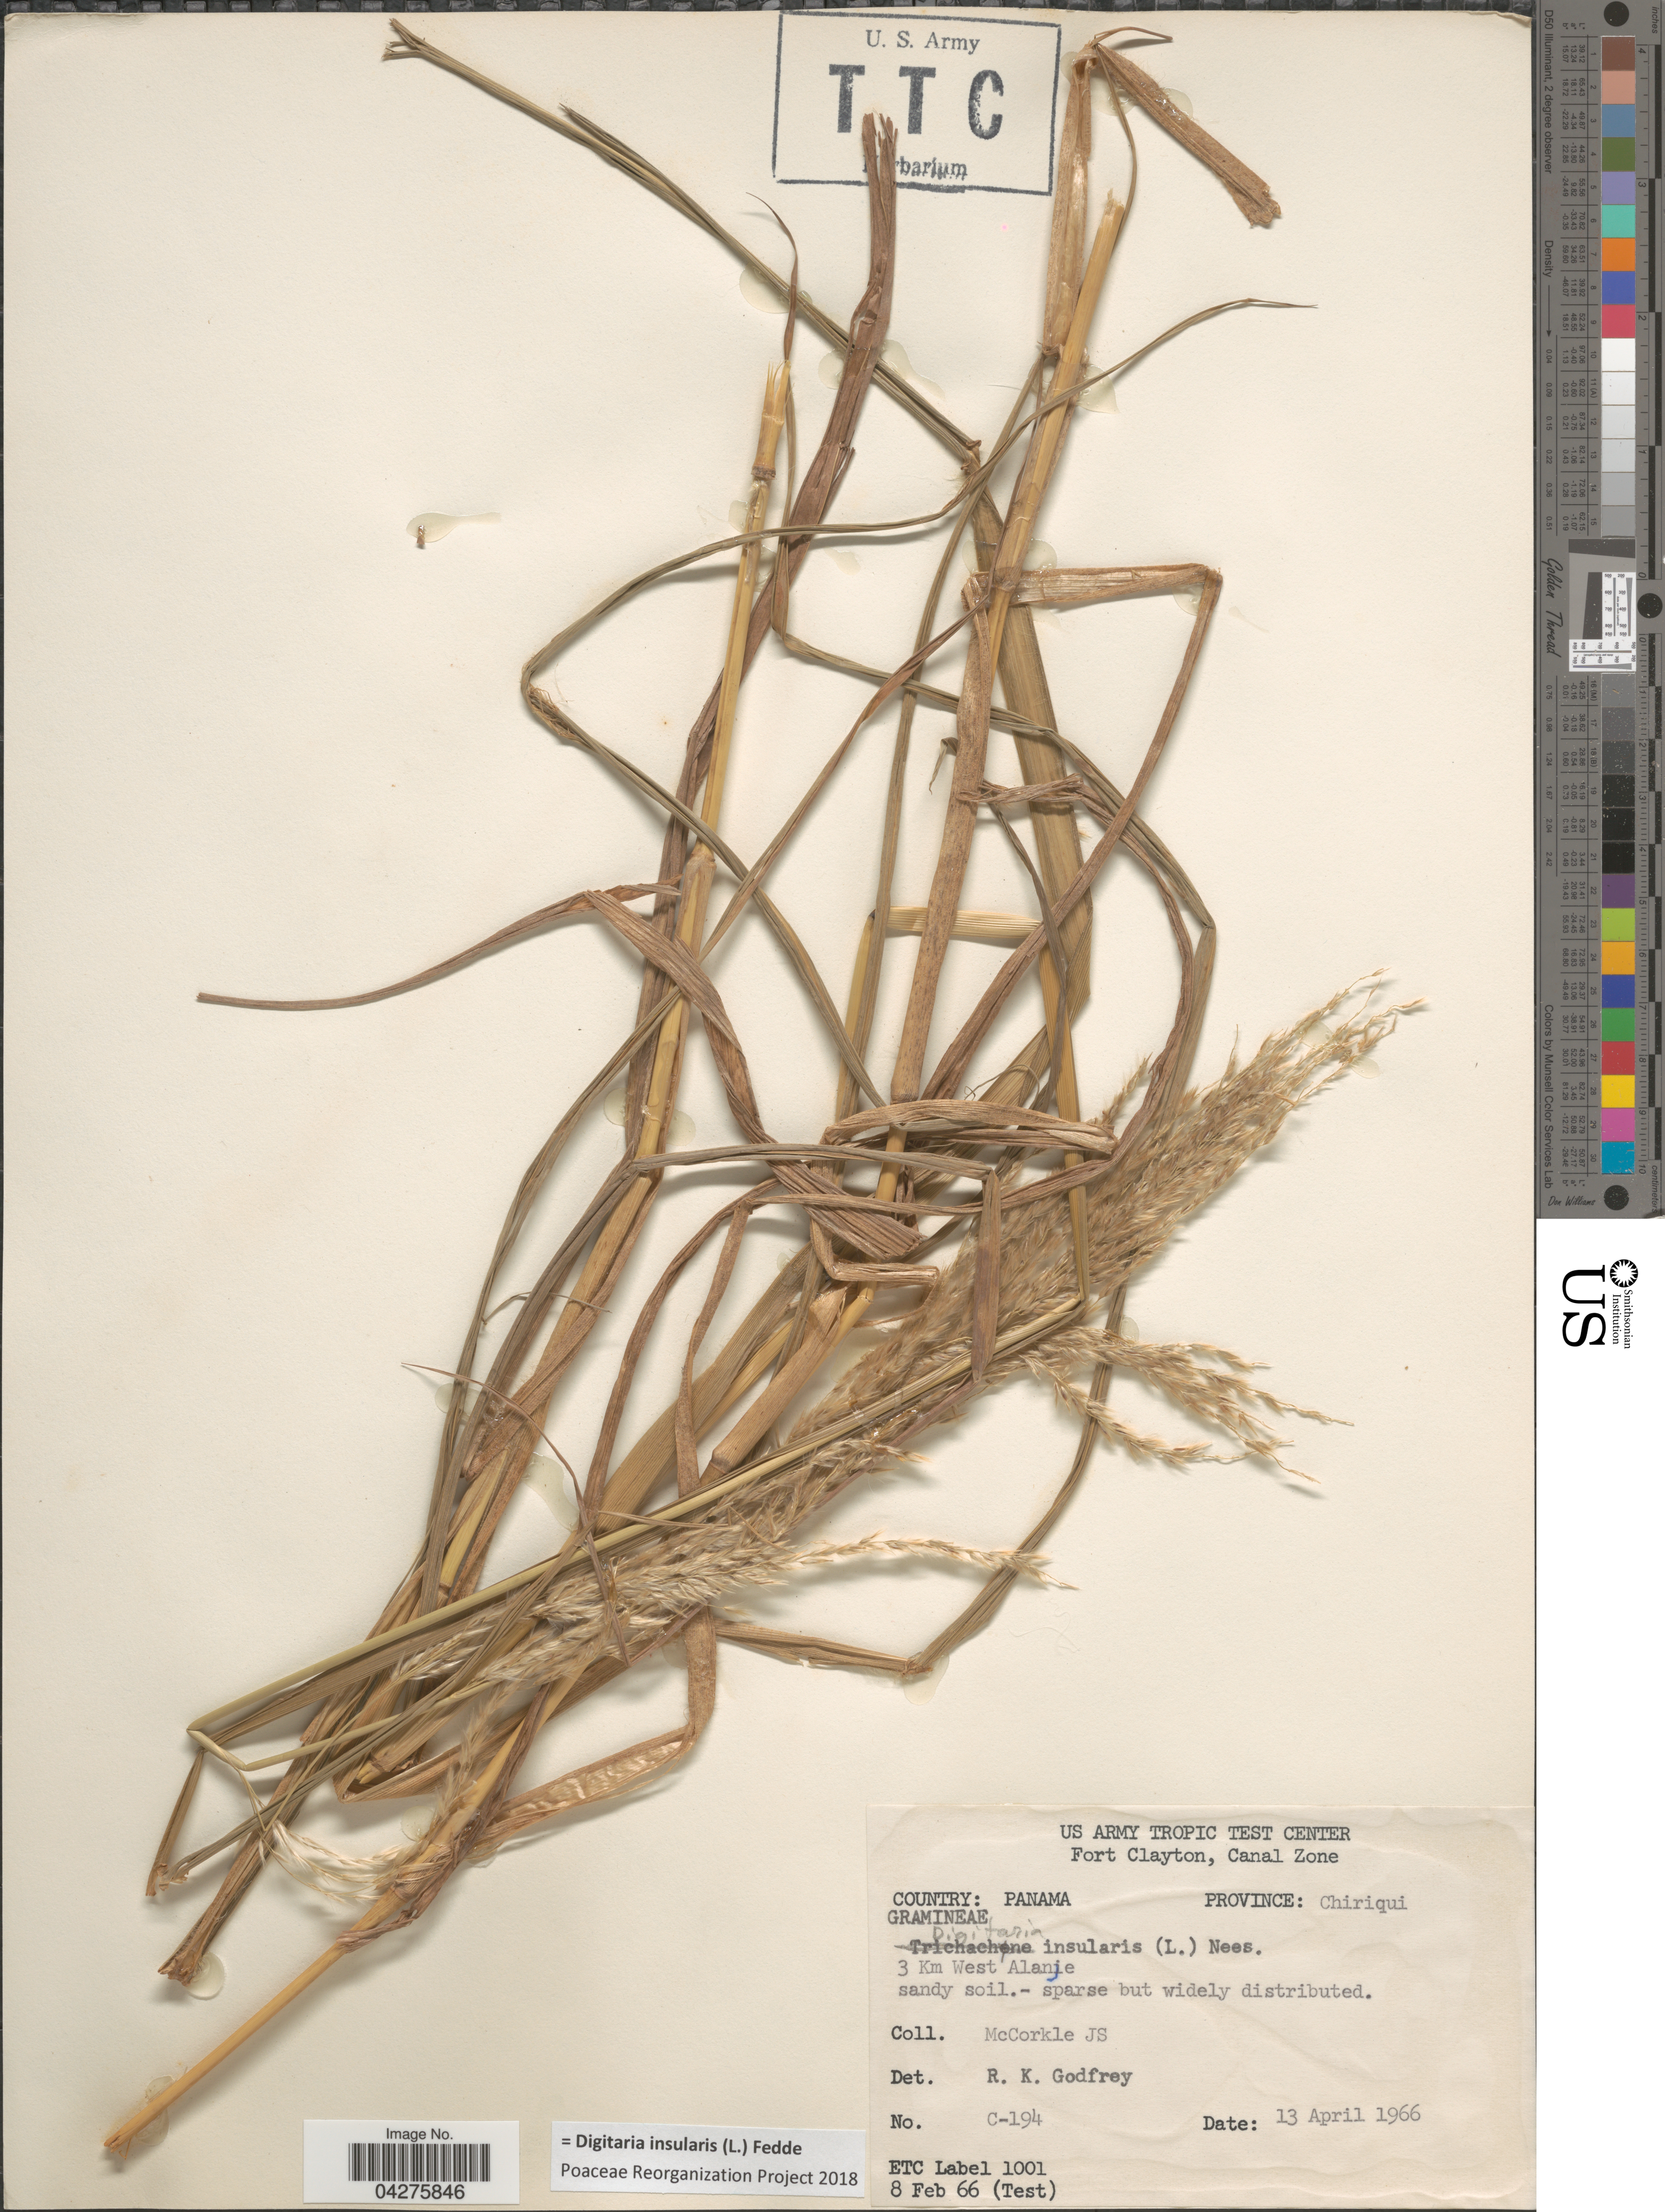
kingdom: Plantae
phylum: Tracheophyta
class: Liliopsida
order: Poales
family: Poaceae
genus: Digitaria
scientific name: Digitaria insularis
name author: (L.) Fedde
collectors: J. McCorkle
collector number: C-194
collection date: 1966-04-13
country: Panama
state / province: Chiriqui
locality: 3 Km West Alanje.